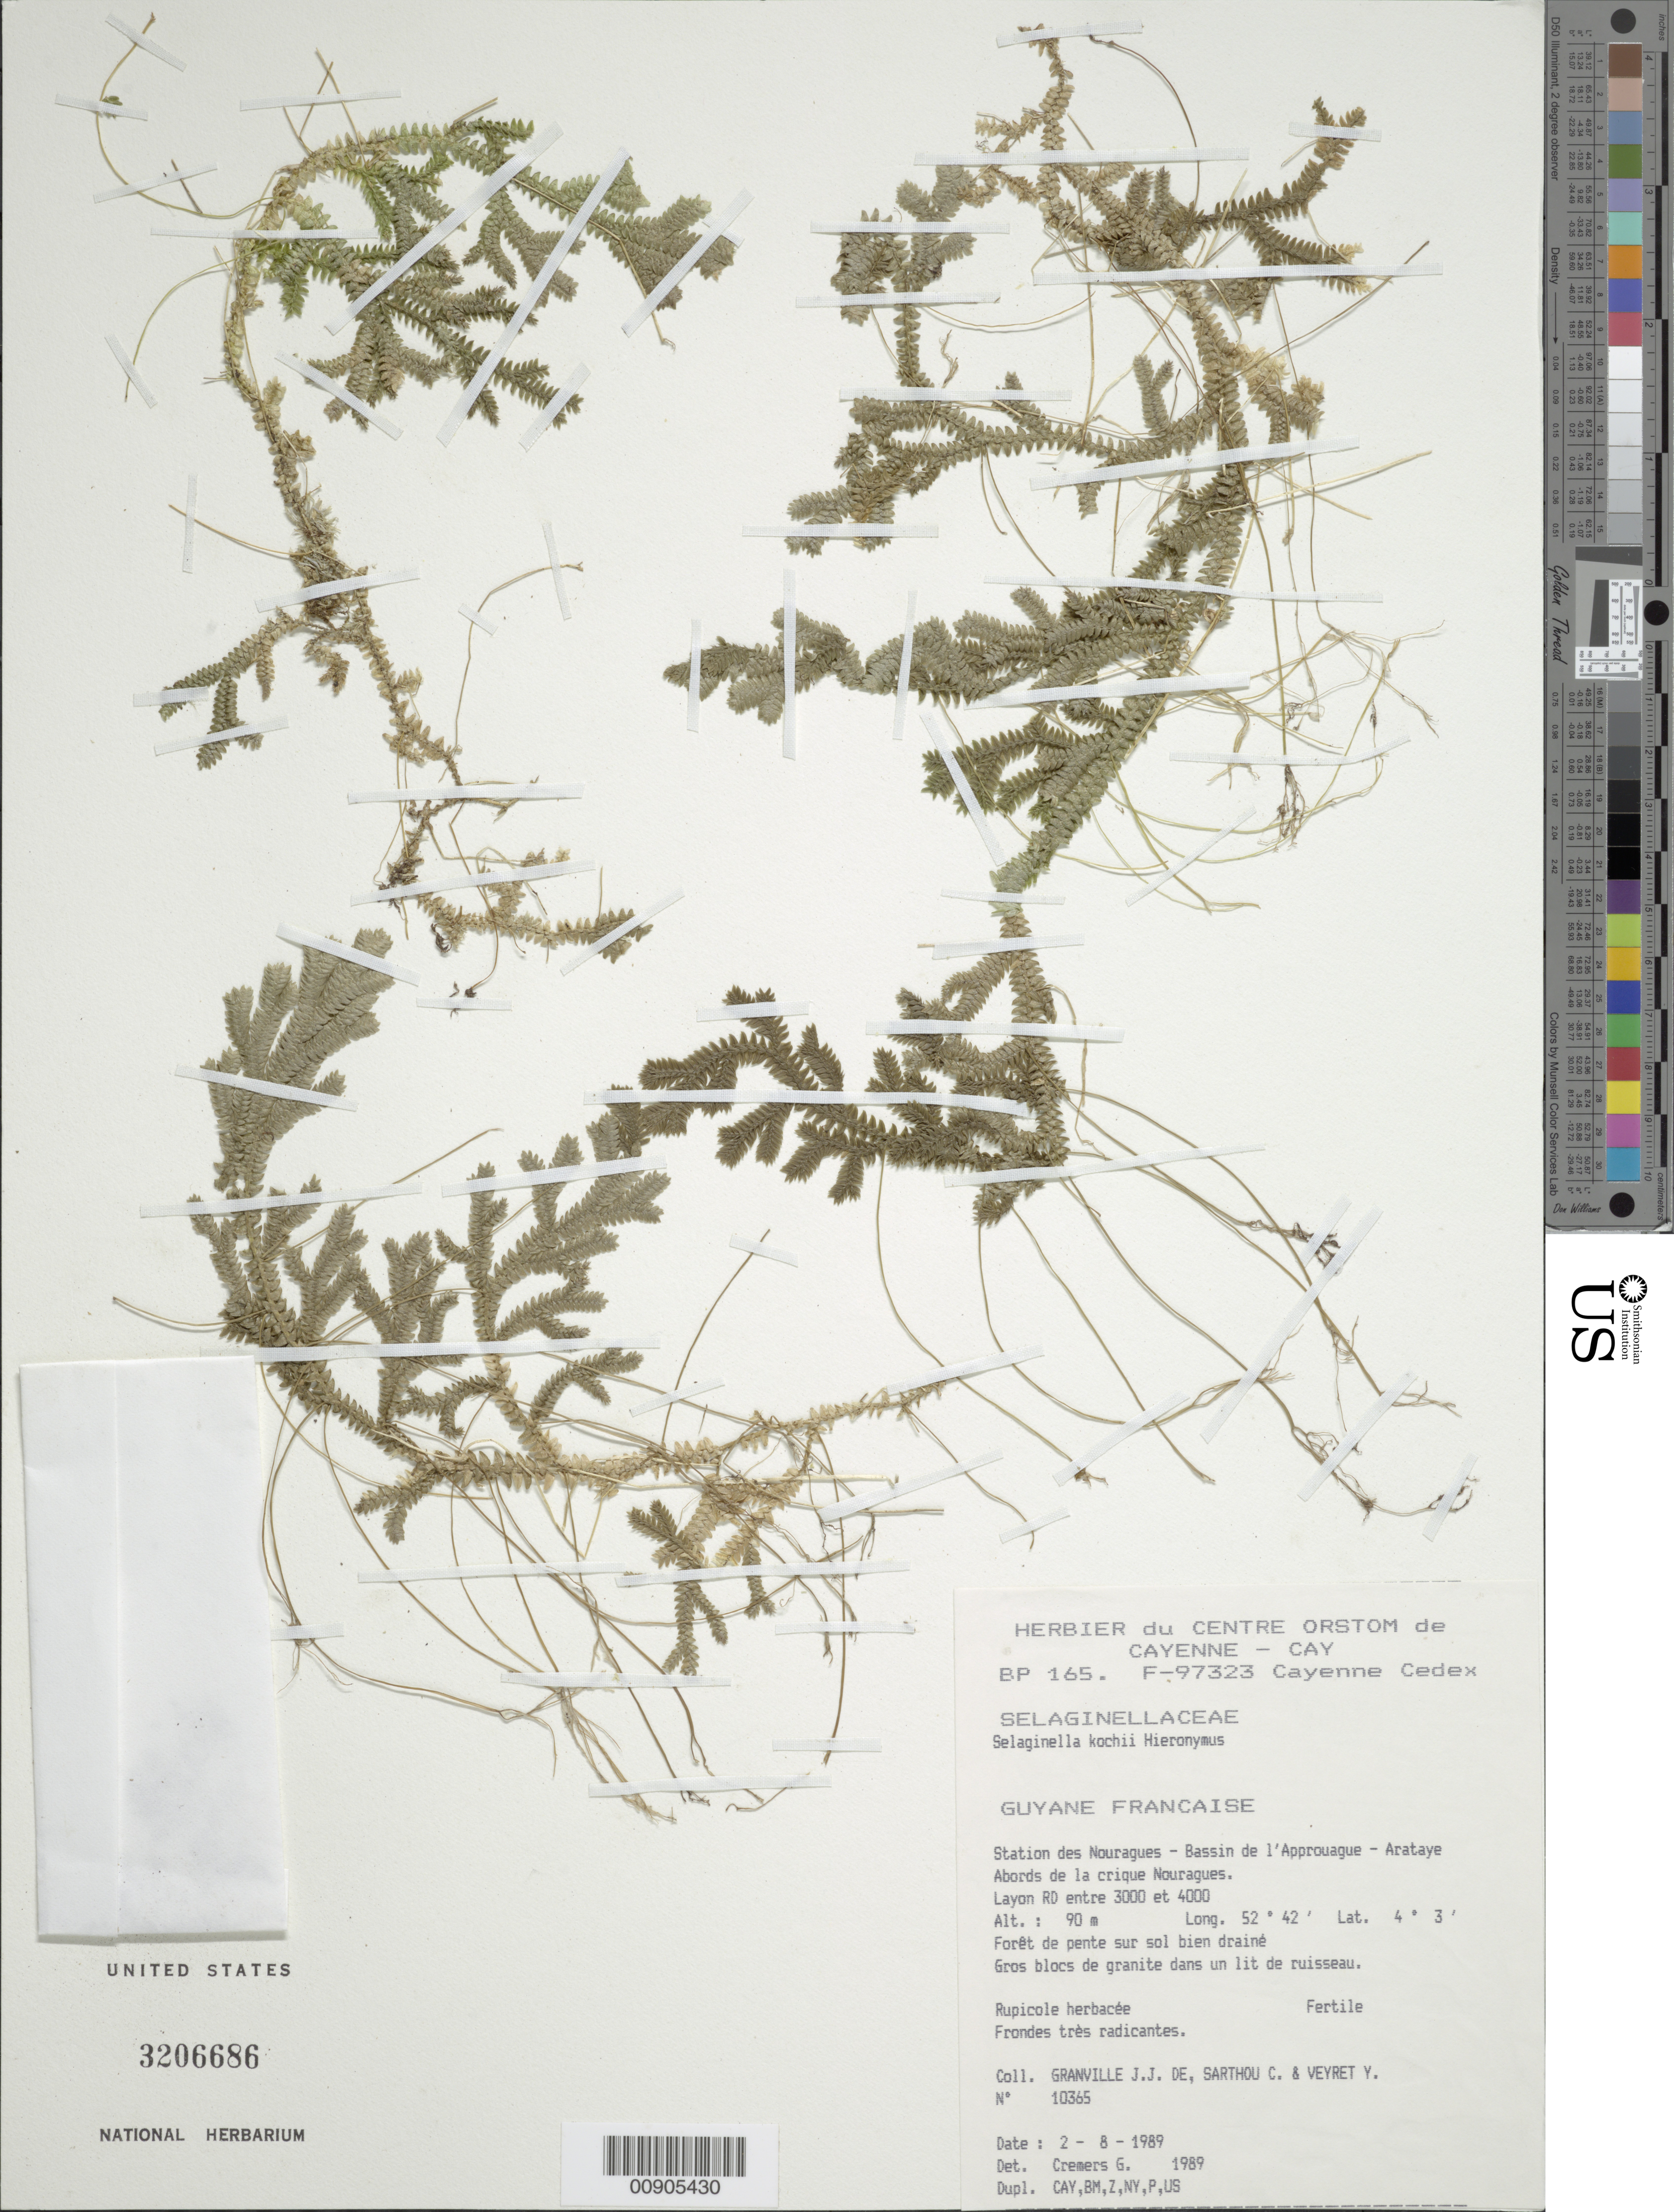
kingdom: Plantae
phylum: Tracheophyta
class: Lycopodiopsida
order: Selaginellales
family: Selaginellaceae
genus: Selaginella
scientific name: Selaginella kochii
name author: Hieron.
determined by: Cremers, Georges A.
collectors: J.-J. de Granville, C. Sarthou & Y. Veyret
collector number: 10365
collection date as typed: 2-Aug-89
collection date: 1989-08-02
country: French Guiana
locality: Station des Nouragues, Bassin de l'Approuague, Arataye, Abords de la crique Nouraues. Layon RD entre 3000 et 4000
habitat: Forêt de pente sur sol bien drainé; gros blocs de granite dans un lit de ruisseau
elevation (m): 90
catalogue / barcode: US 3206686